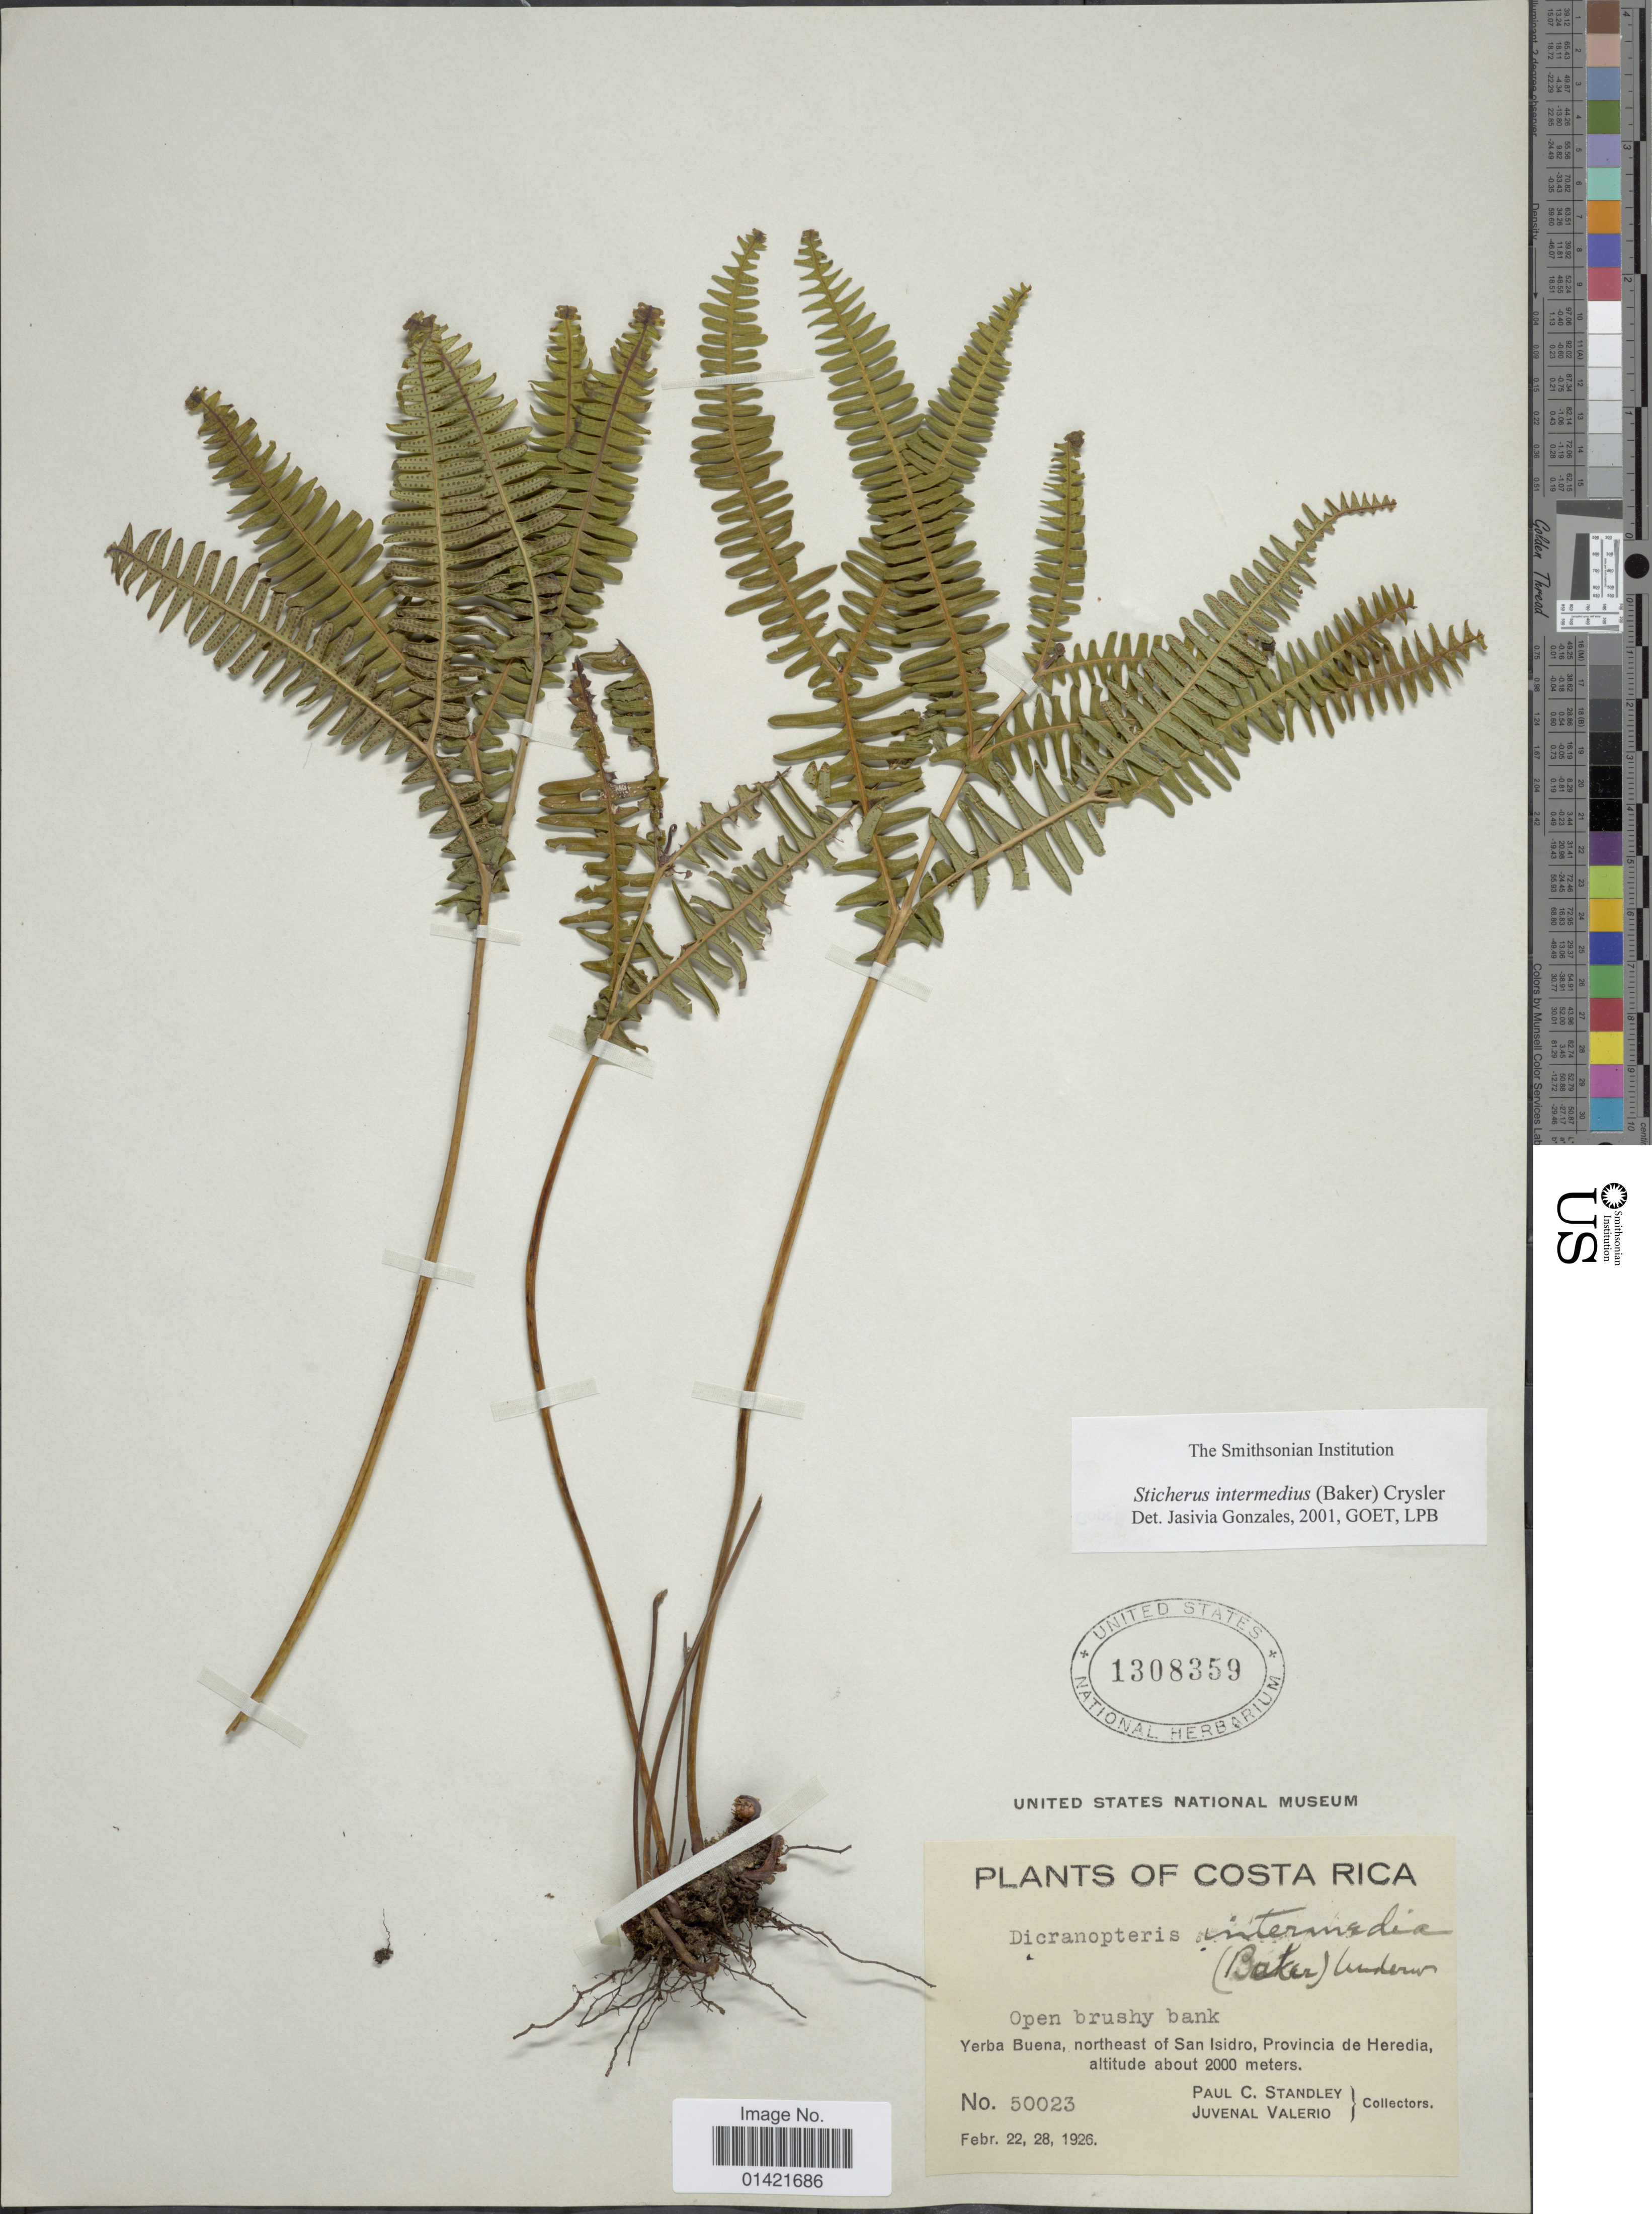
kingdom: Plantae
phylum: Tracheophyta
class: Polypodiopsida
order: Gleicheniales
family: Gleicheniaceae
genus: Sticherus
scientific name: Sticherus intermedius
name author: (Baker) Chrysler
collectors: P. C. Standley & J. Valerio R.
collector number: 50023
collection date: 1926-02-22/1926-02-28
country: Costa Rica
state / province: Heredia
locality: Yerba Buena, northeast of San Isidro, Provincia de Heredia.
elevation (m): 2000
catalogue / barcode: US 1308359